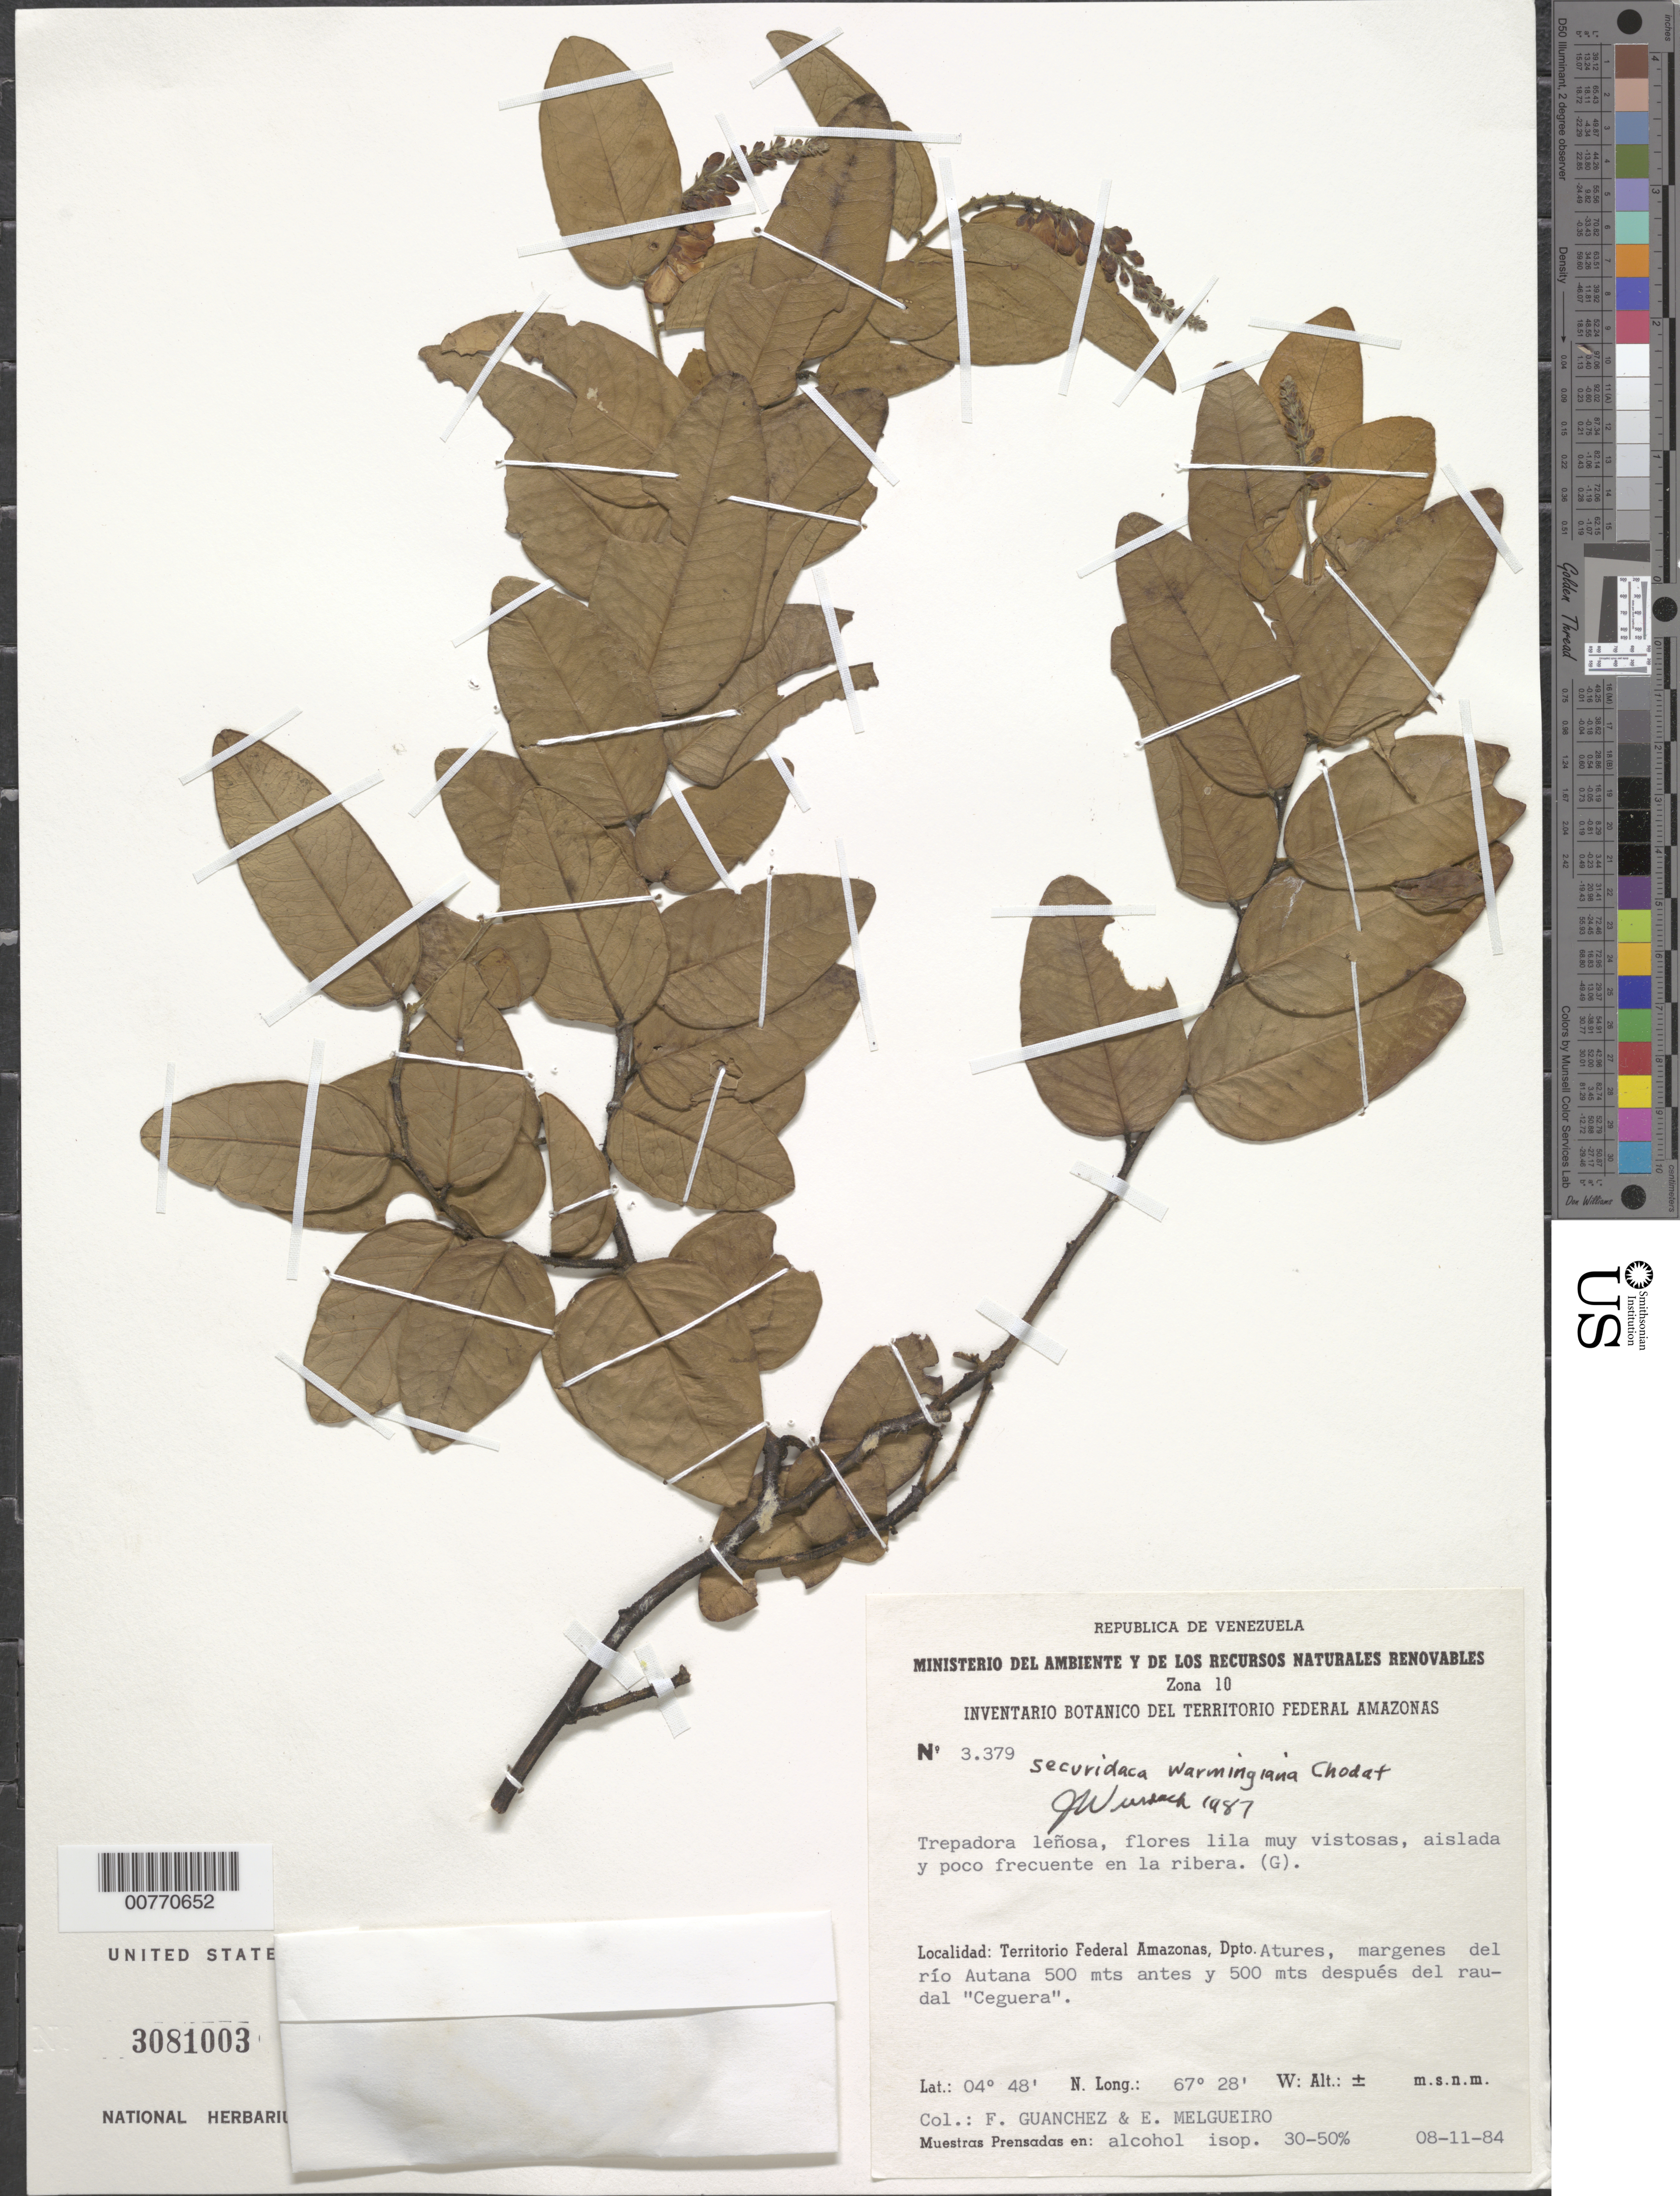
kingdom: Plantae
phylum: Tracheophyta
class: Magnoliopsida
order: Fabales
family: Polygalaceae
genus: Securidaca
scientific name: Securidaca warmingiana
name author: Chodat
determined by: Wurdack, John J., (US), US (UNITED STATES)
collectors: F. Guánchez M.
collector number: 3379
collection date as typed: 8-Nov-84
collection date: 1984-11-08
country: Venezuela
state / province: Amazonas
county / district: Atures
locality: Río Autana, en raudal "Ceguera"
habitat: Riverbank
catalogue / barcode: US 3081003